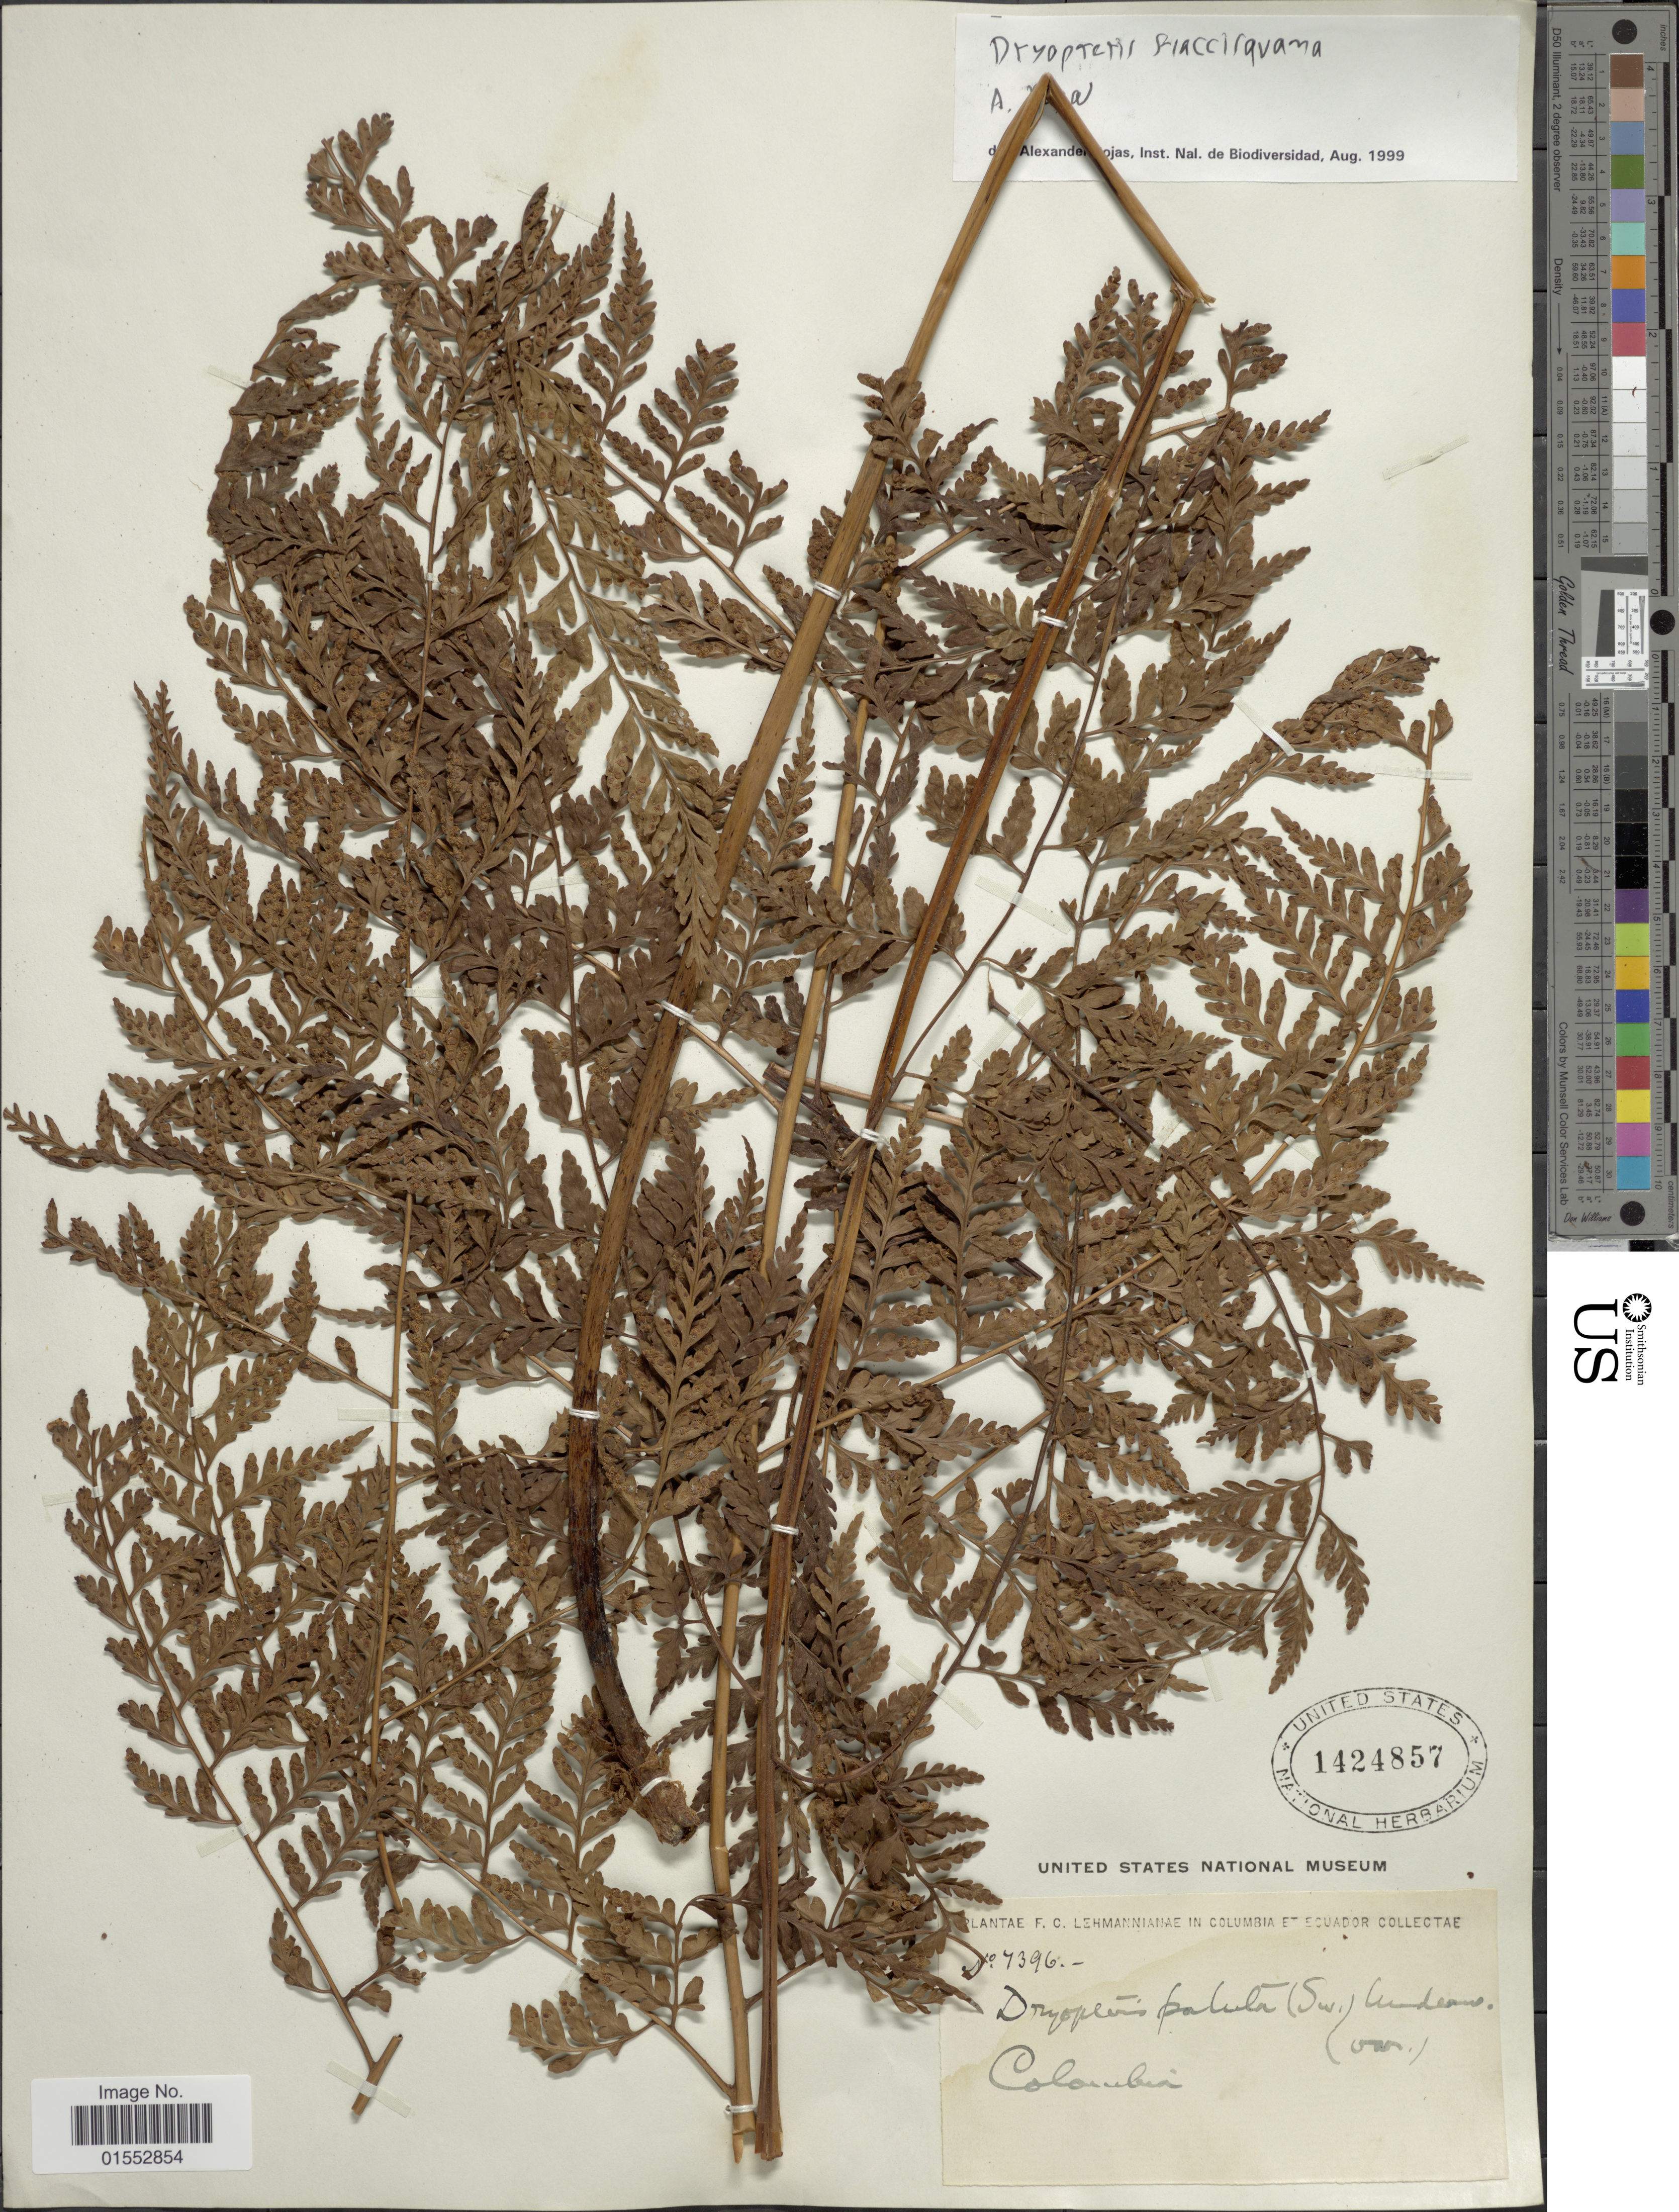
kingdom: Plantae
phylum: Tracheophyta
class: Polypodiopsida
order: Polypodiales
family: Dryopteridaceae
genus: Dryopteris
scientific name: Dryopteris flaccisquama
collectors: F. C. Lehmann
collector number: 7396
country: Colombia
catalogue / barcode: US 1424857